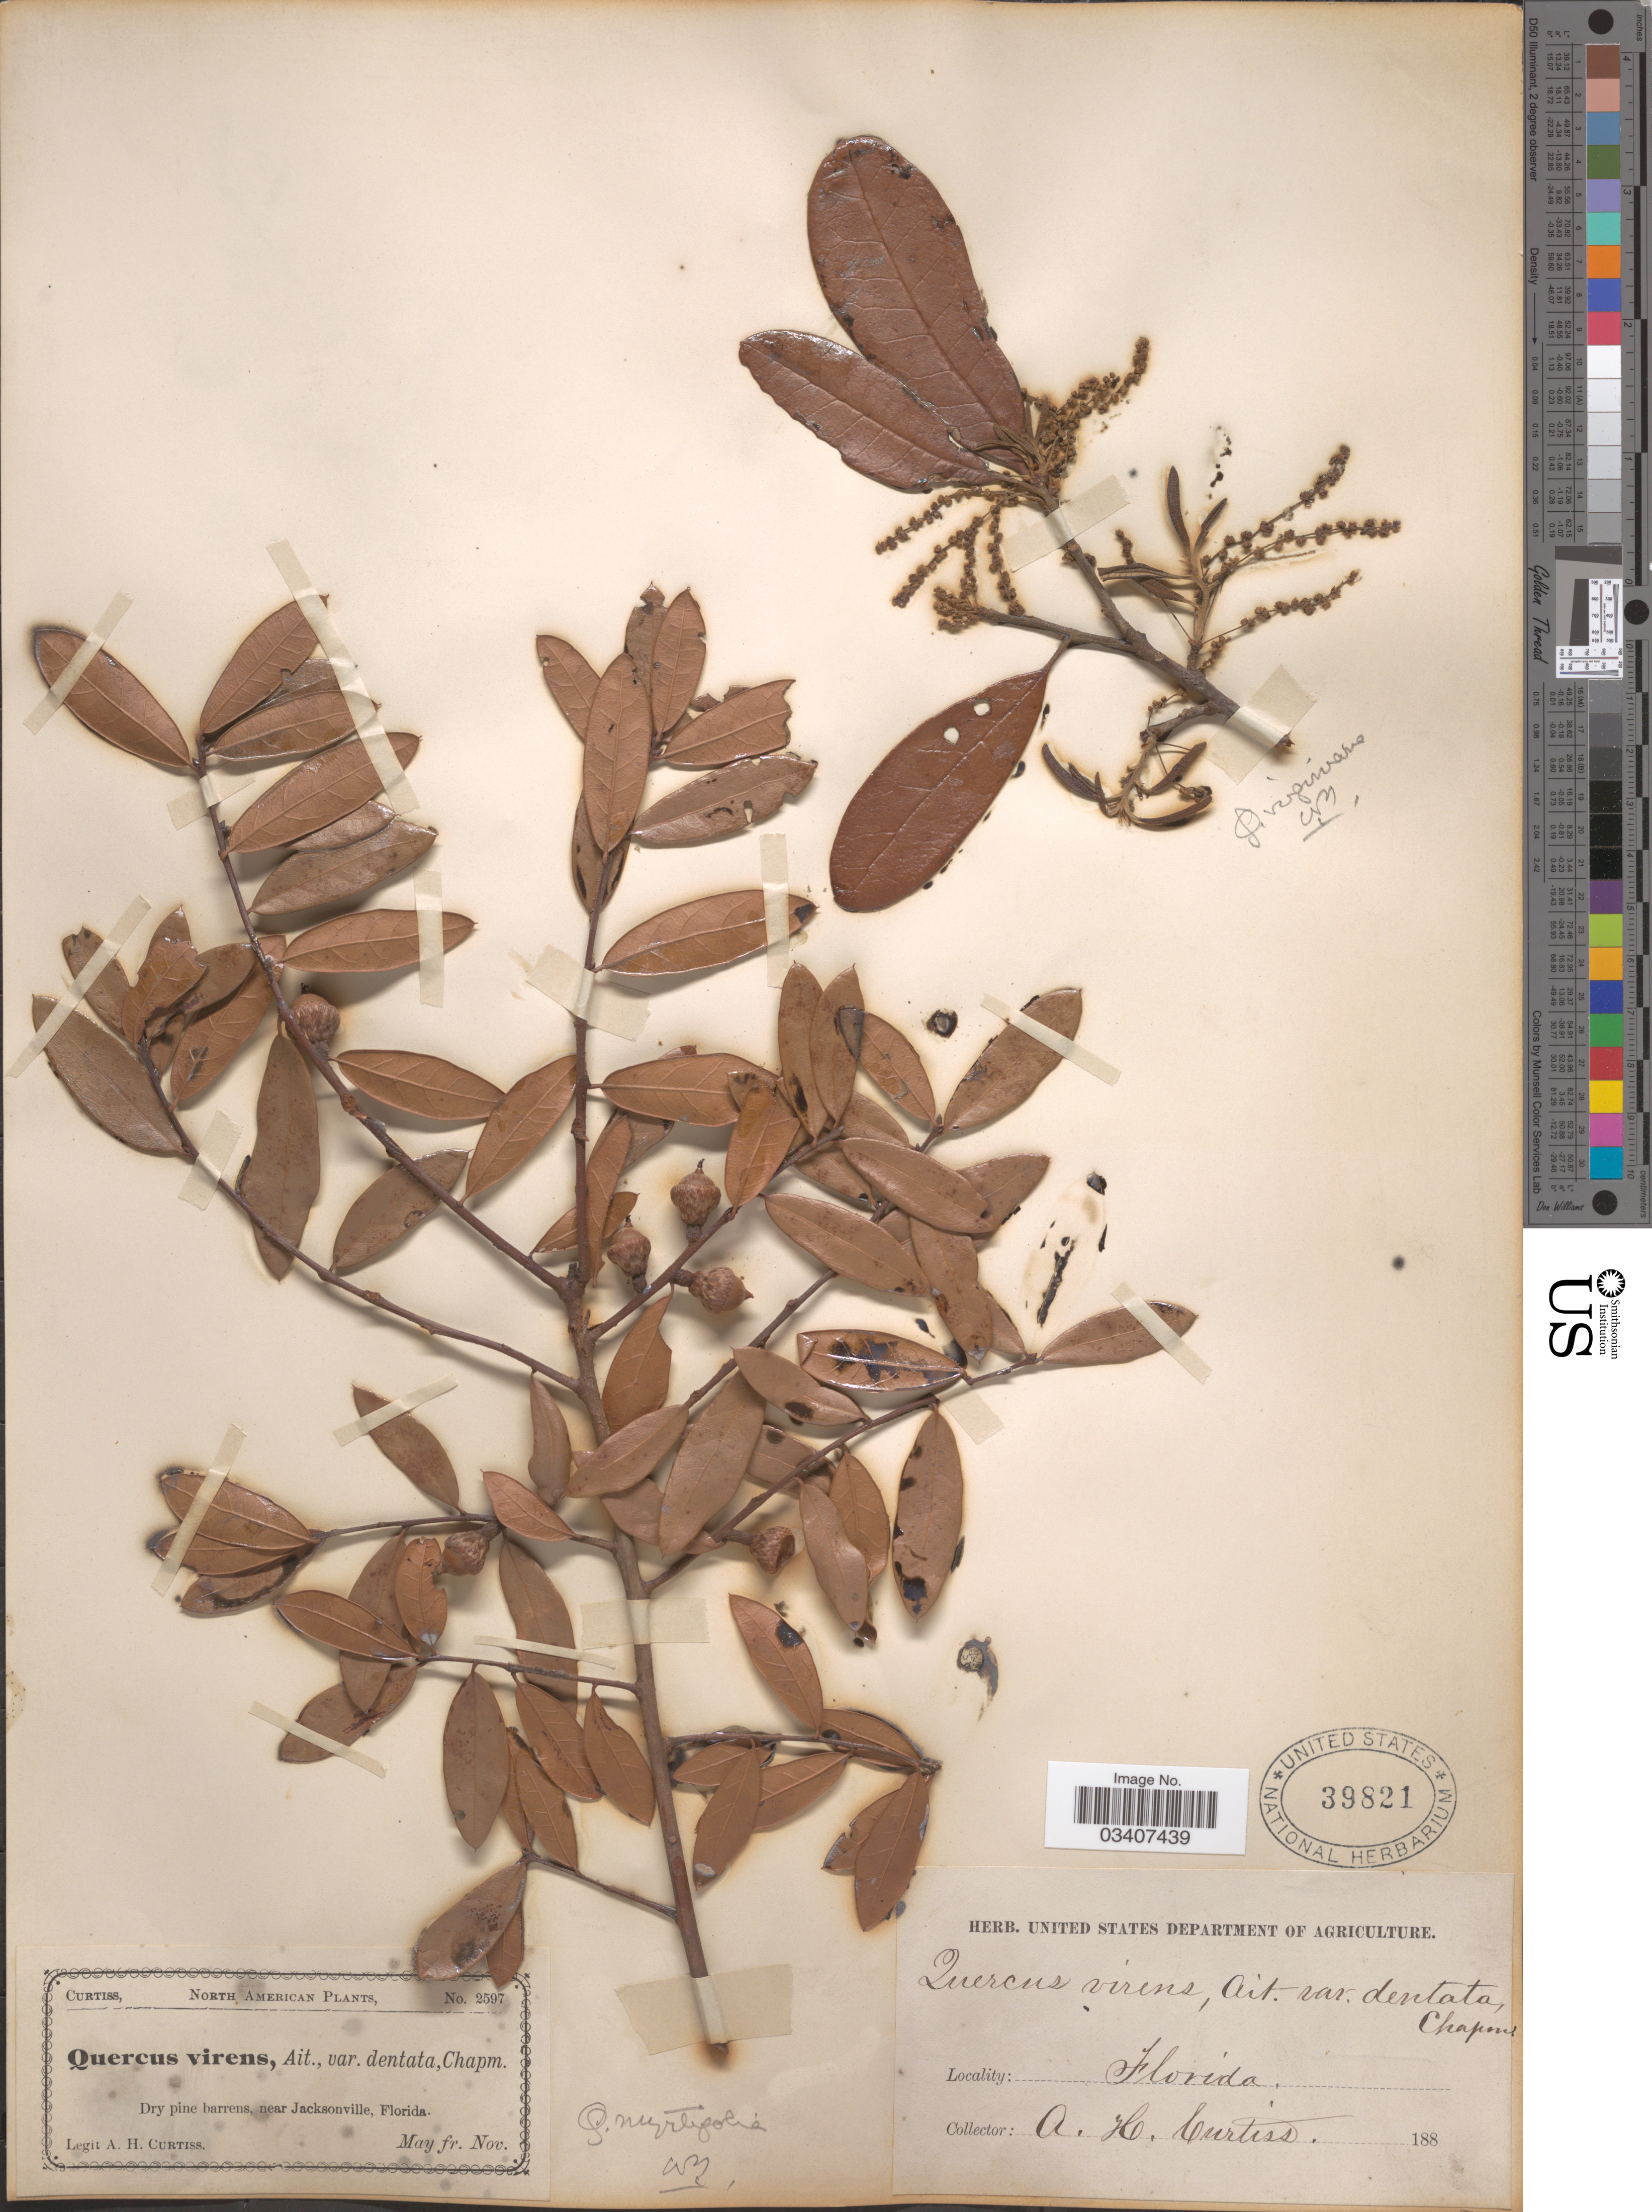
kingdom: Plantae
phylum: Tracheophyta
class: Magnoliopsida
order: Fagales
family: Fagaceae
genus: Quercus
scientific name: Quercus myrtifolia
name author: Willd.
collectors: A. H. Curtiss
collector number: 2597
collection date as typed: May 188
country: United States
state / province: Florida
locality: Near Jacksonville.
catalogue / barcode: US 39821